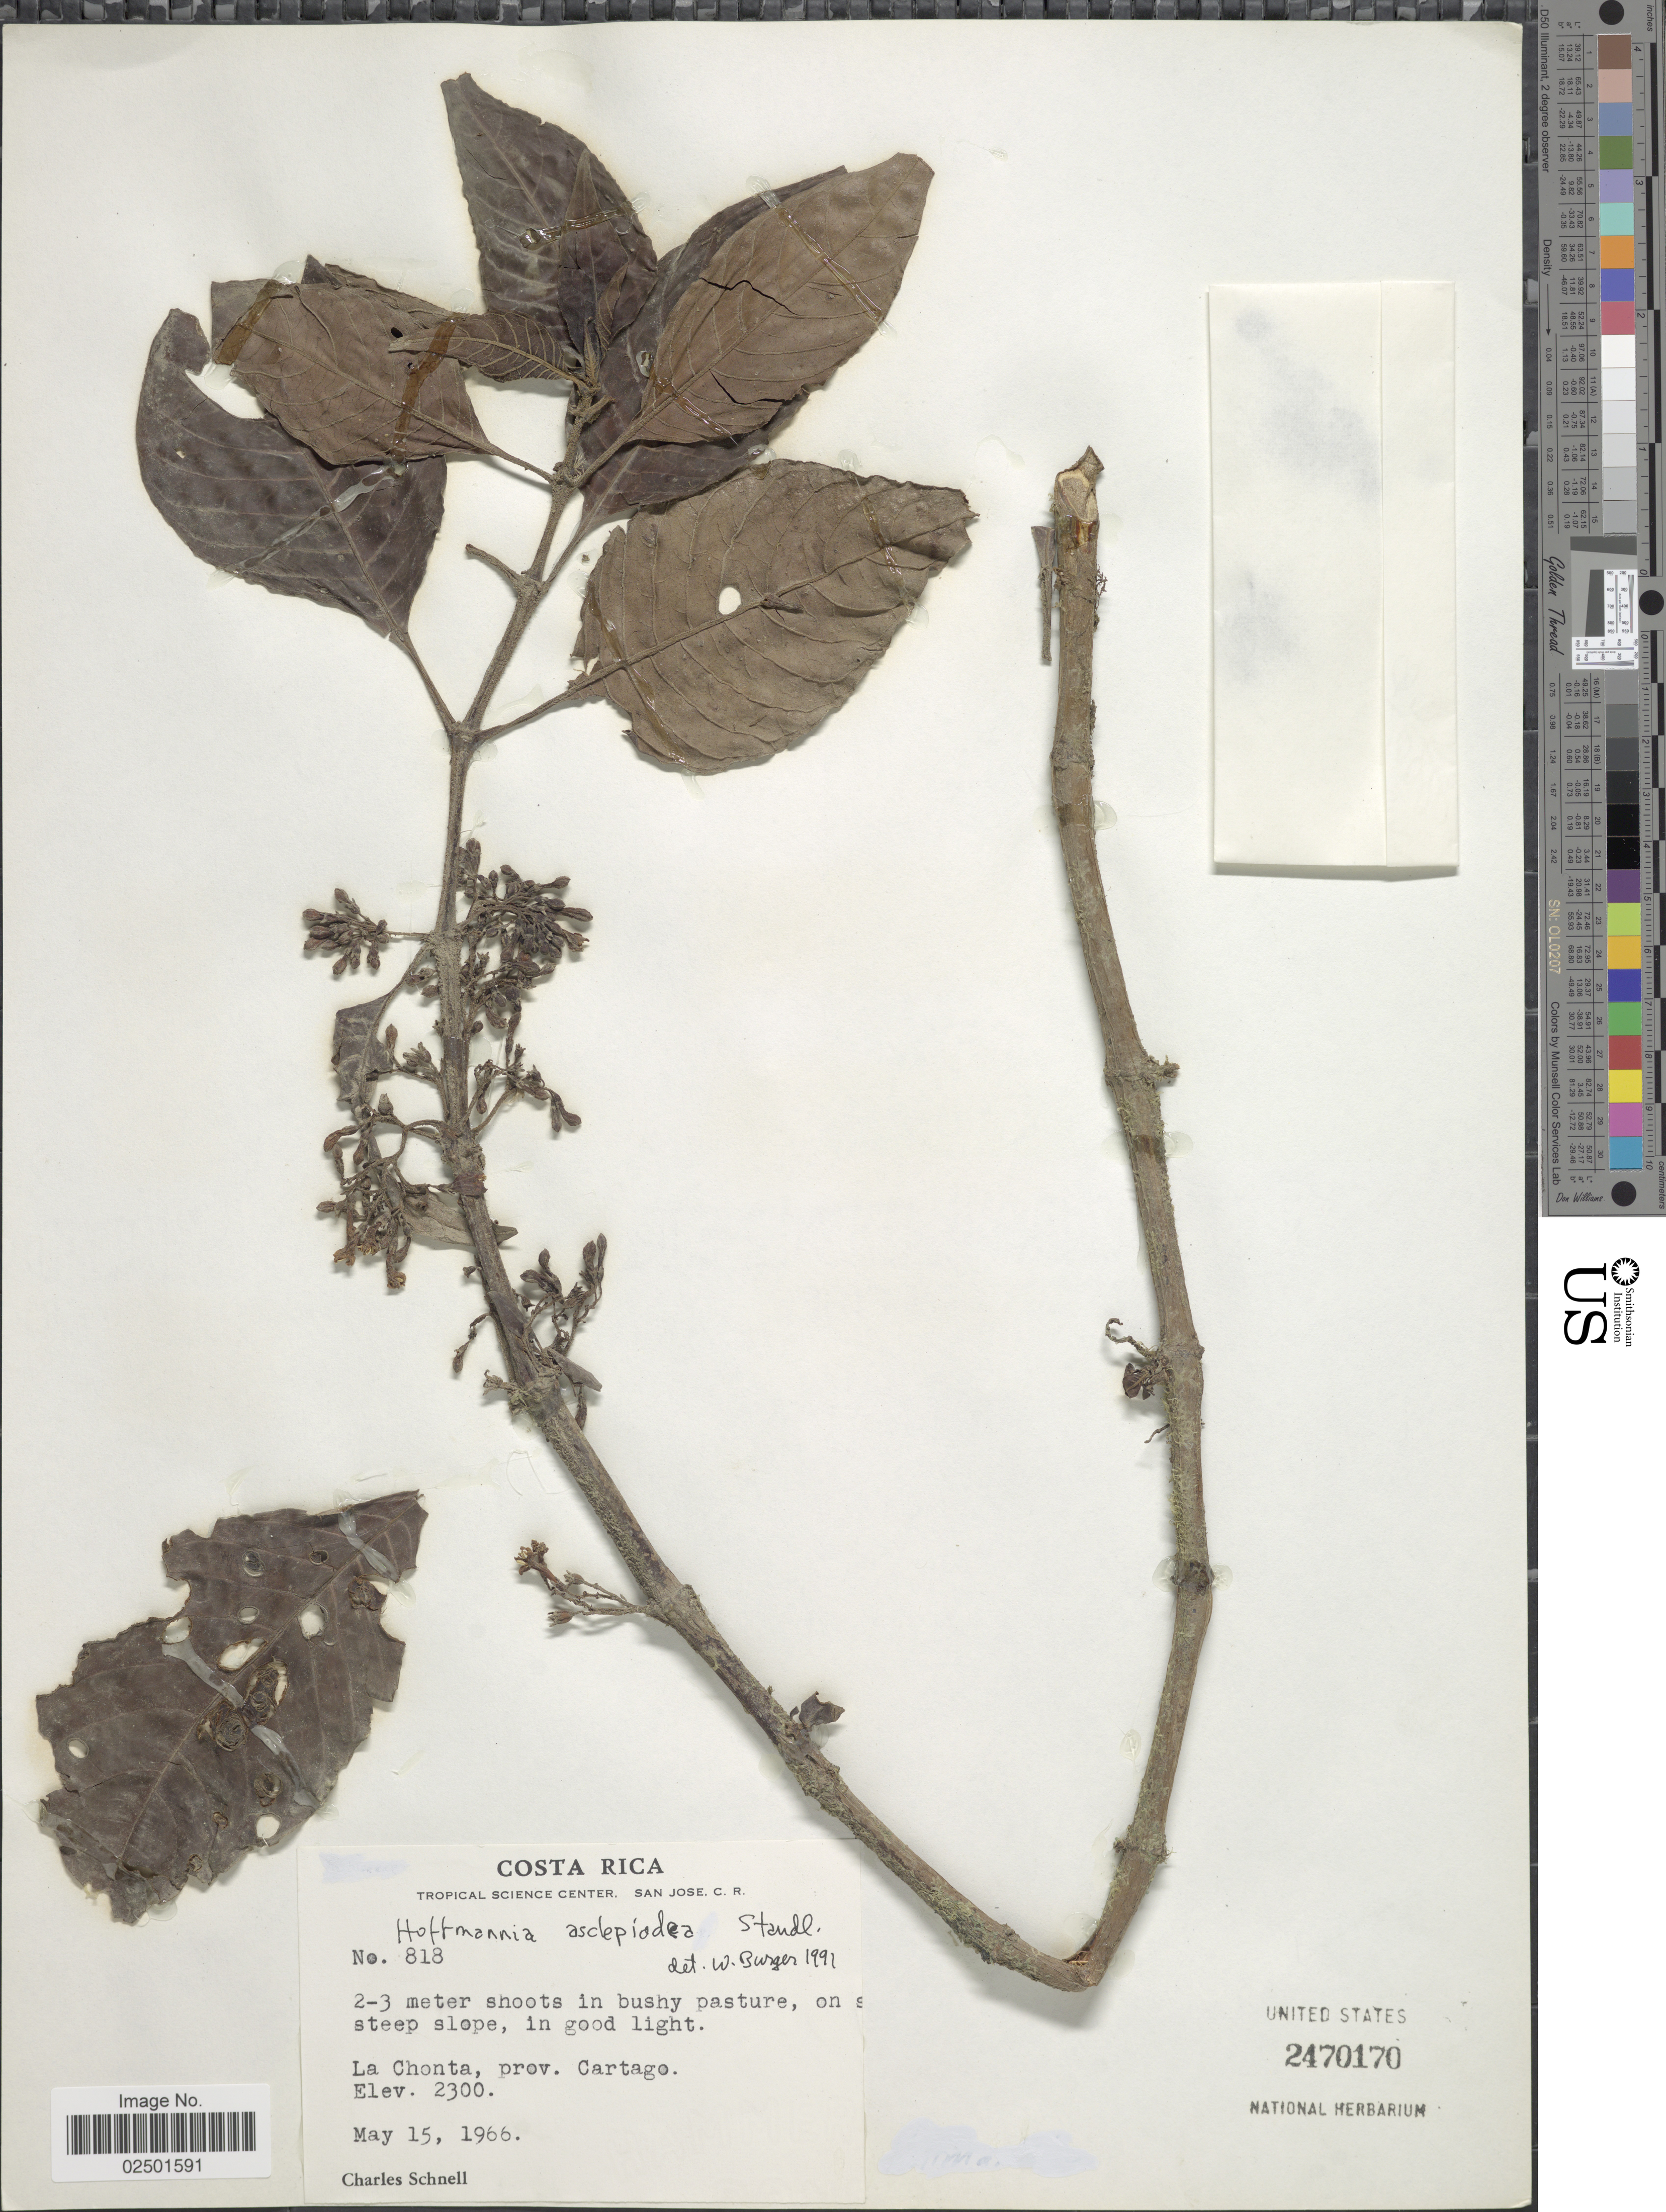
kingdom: Plantae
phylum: Tracheophyta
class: Magnoliopsida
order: Gentianales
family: Rubiaceae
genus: Hoffmannia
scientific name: Hoffmannia asclepiadea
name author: Standl.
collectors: C. Schnell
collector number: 818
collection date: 1966-05-15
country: Costa Rica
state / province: Cartago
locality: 2-3 meter shoots in bushy pasture, on steep slope, in good light, La Chonta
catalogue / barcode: US 2470170